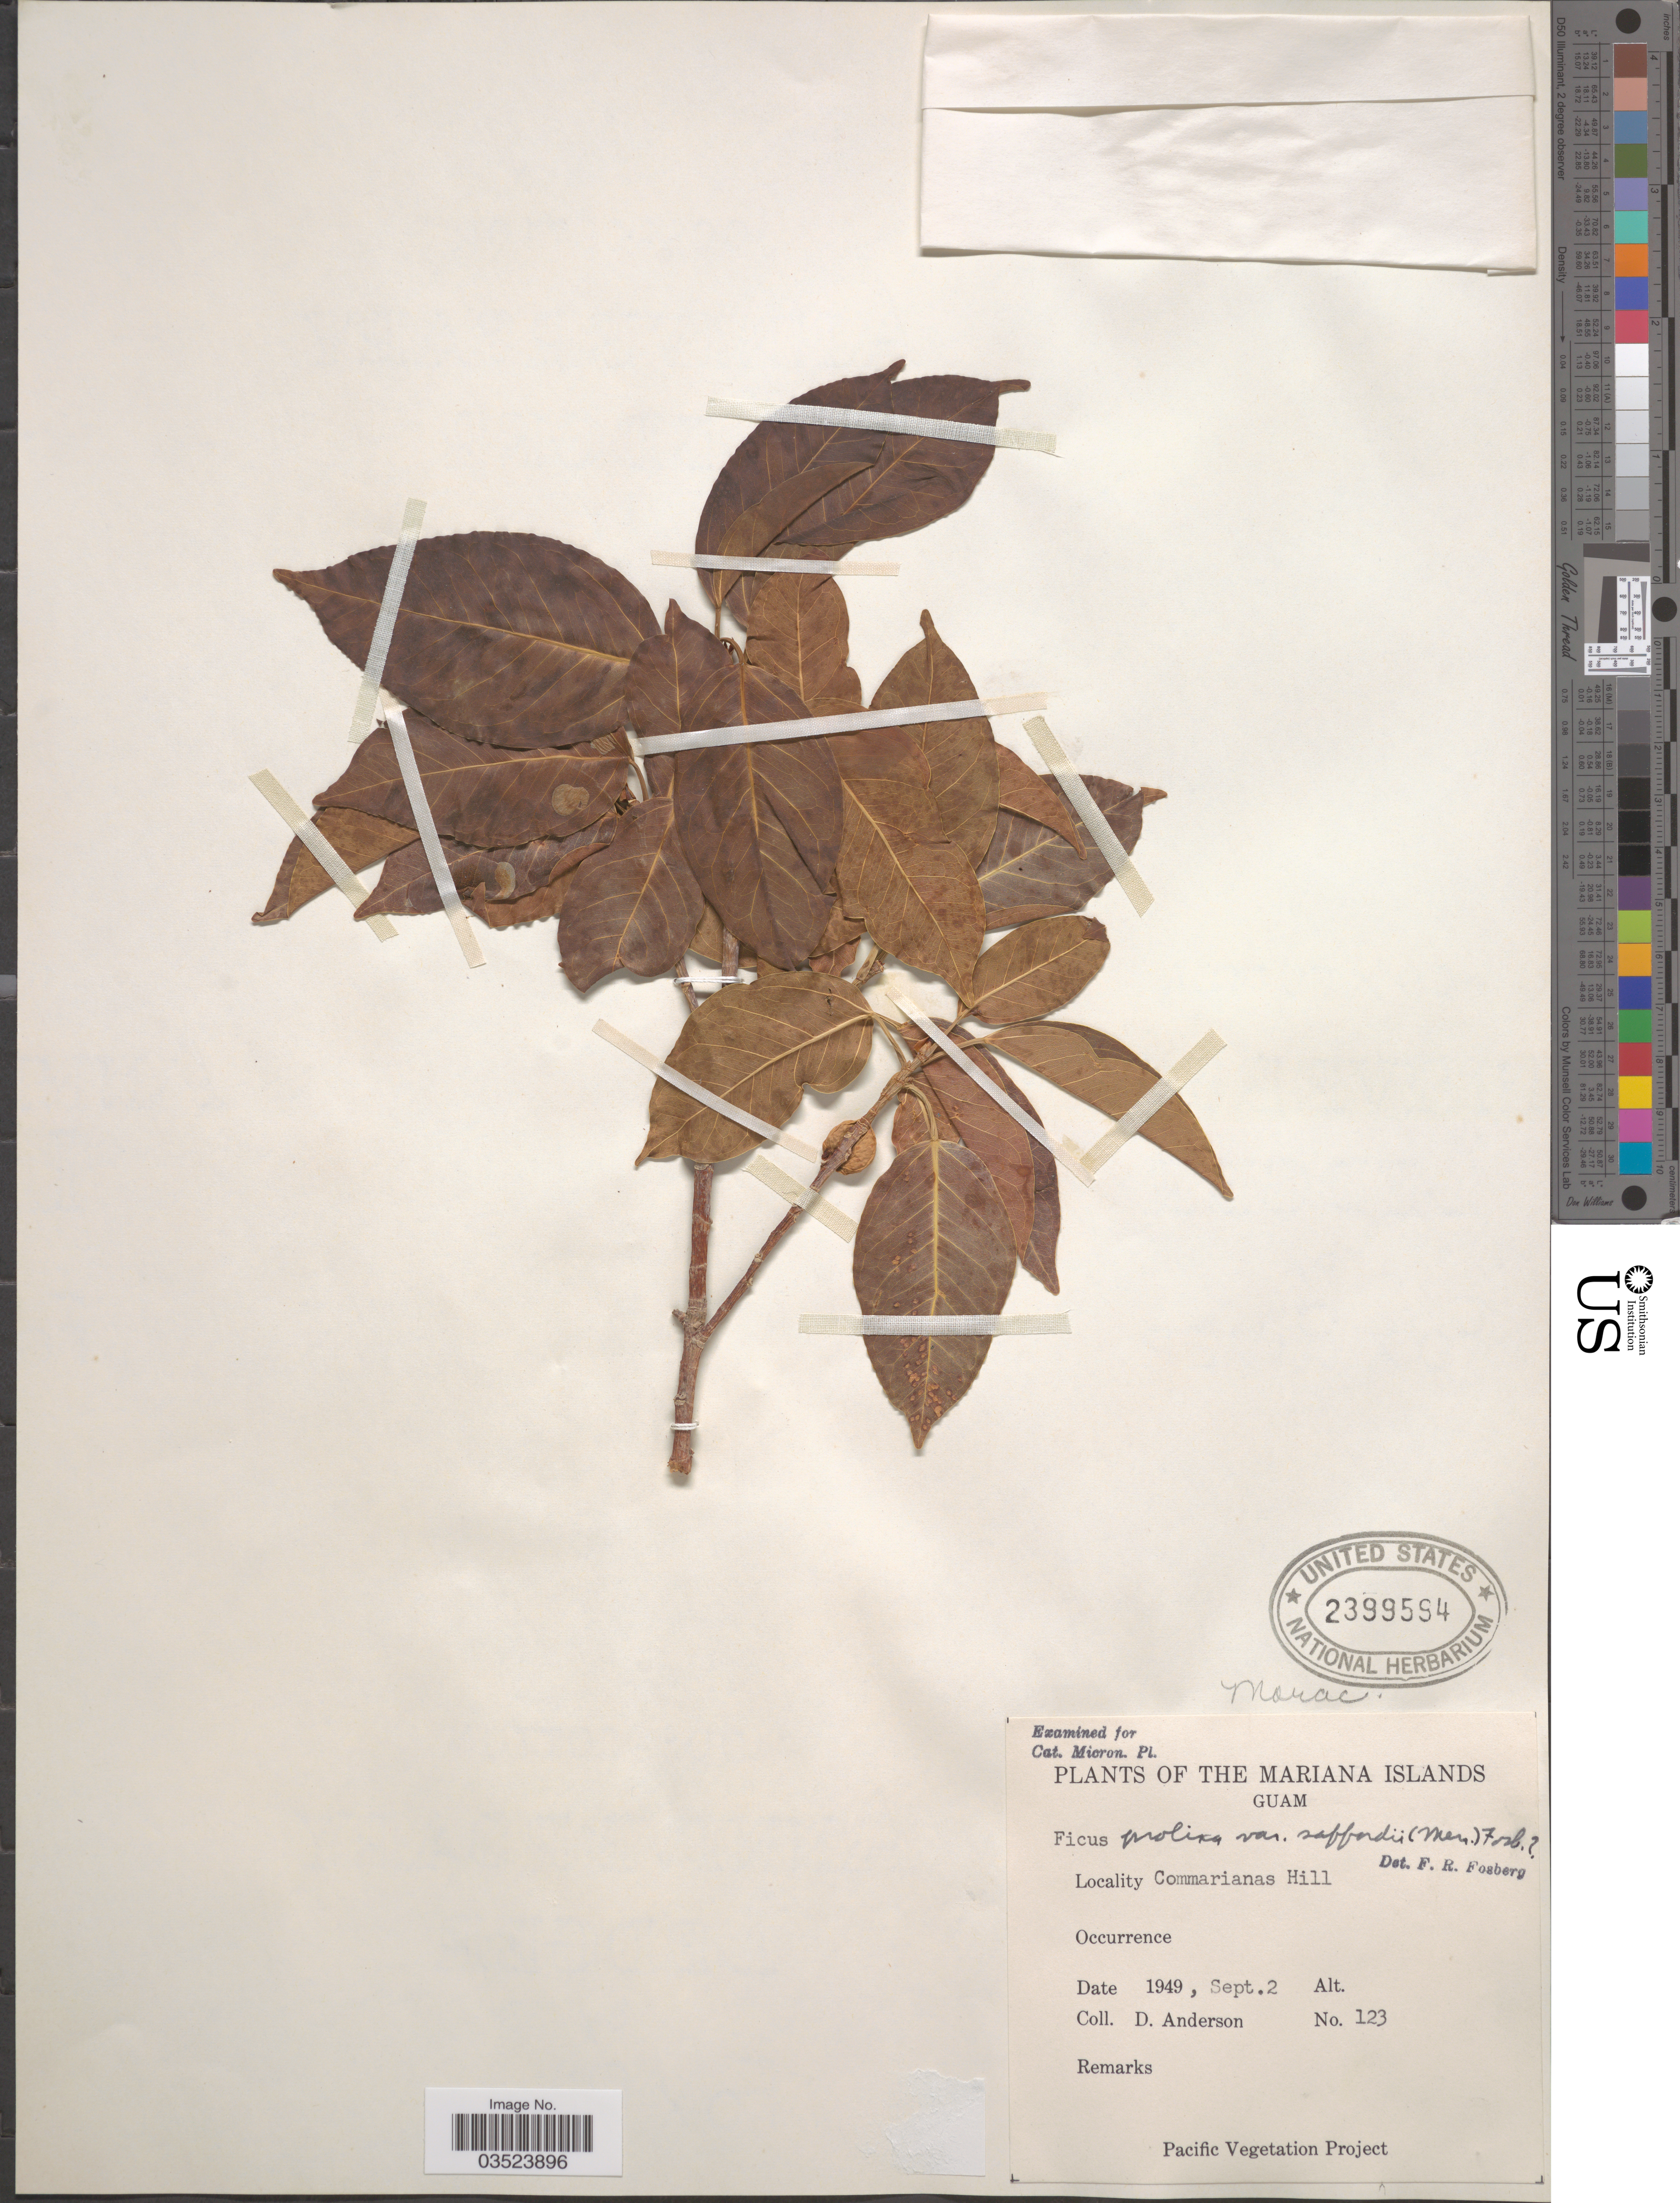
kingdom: Plantae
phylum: Tracheophyta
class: Magnoliopsida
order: Rosales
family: Moraceae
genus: Ficus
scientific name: Ficus microcarpa var. saffordii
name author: (Merr.) Corner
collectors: D. Anderson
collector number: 123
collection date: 1949-09-02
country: Guam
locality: The Mariana Islands. Commarianas Hill.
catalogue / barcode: US 2399594